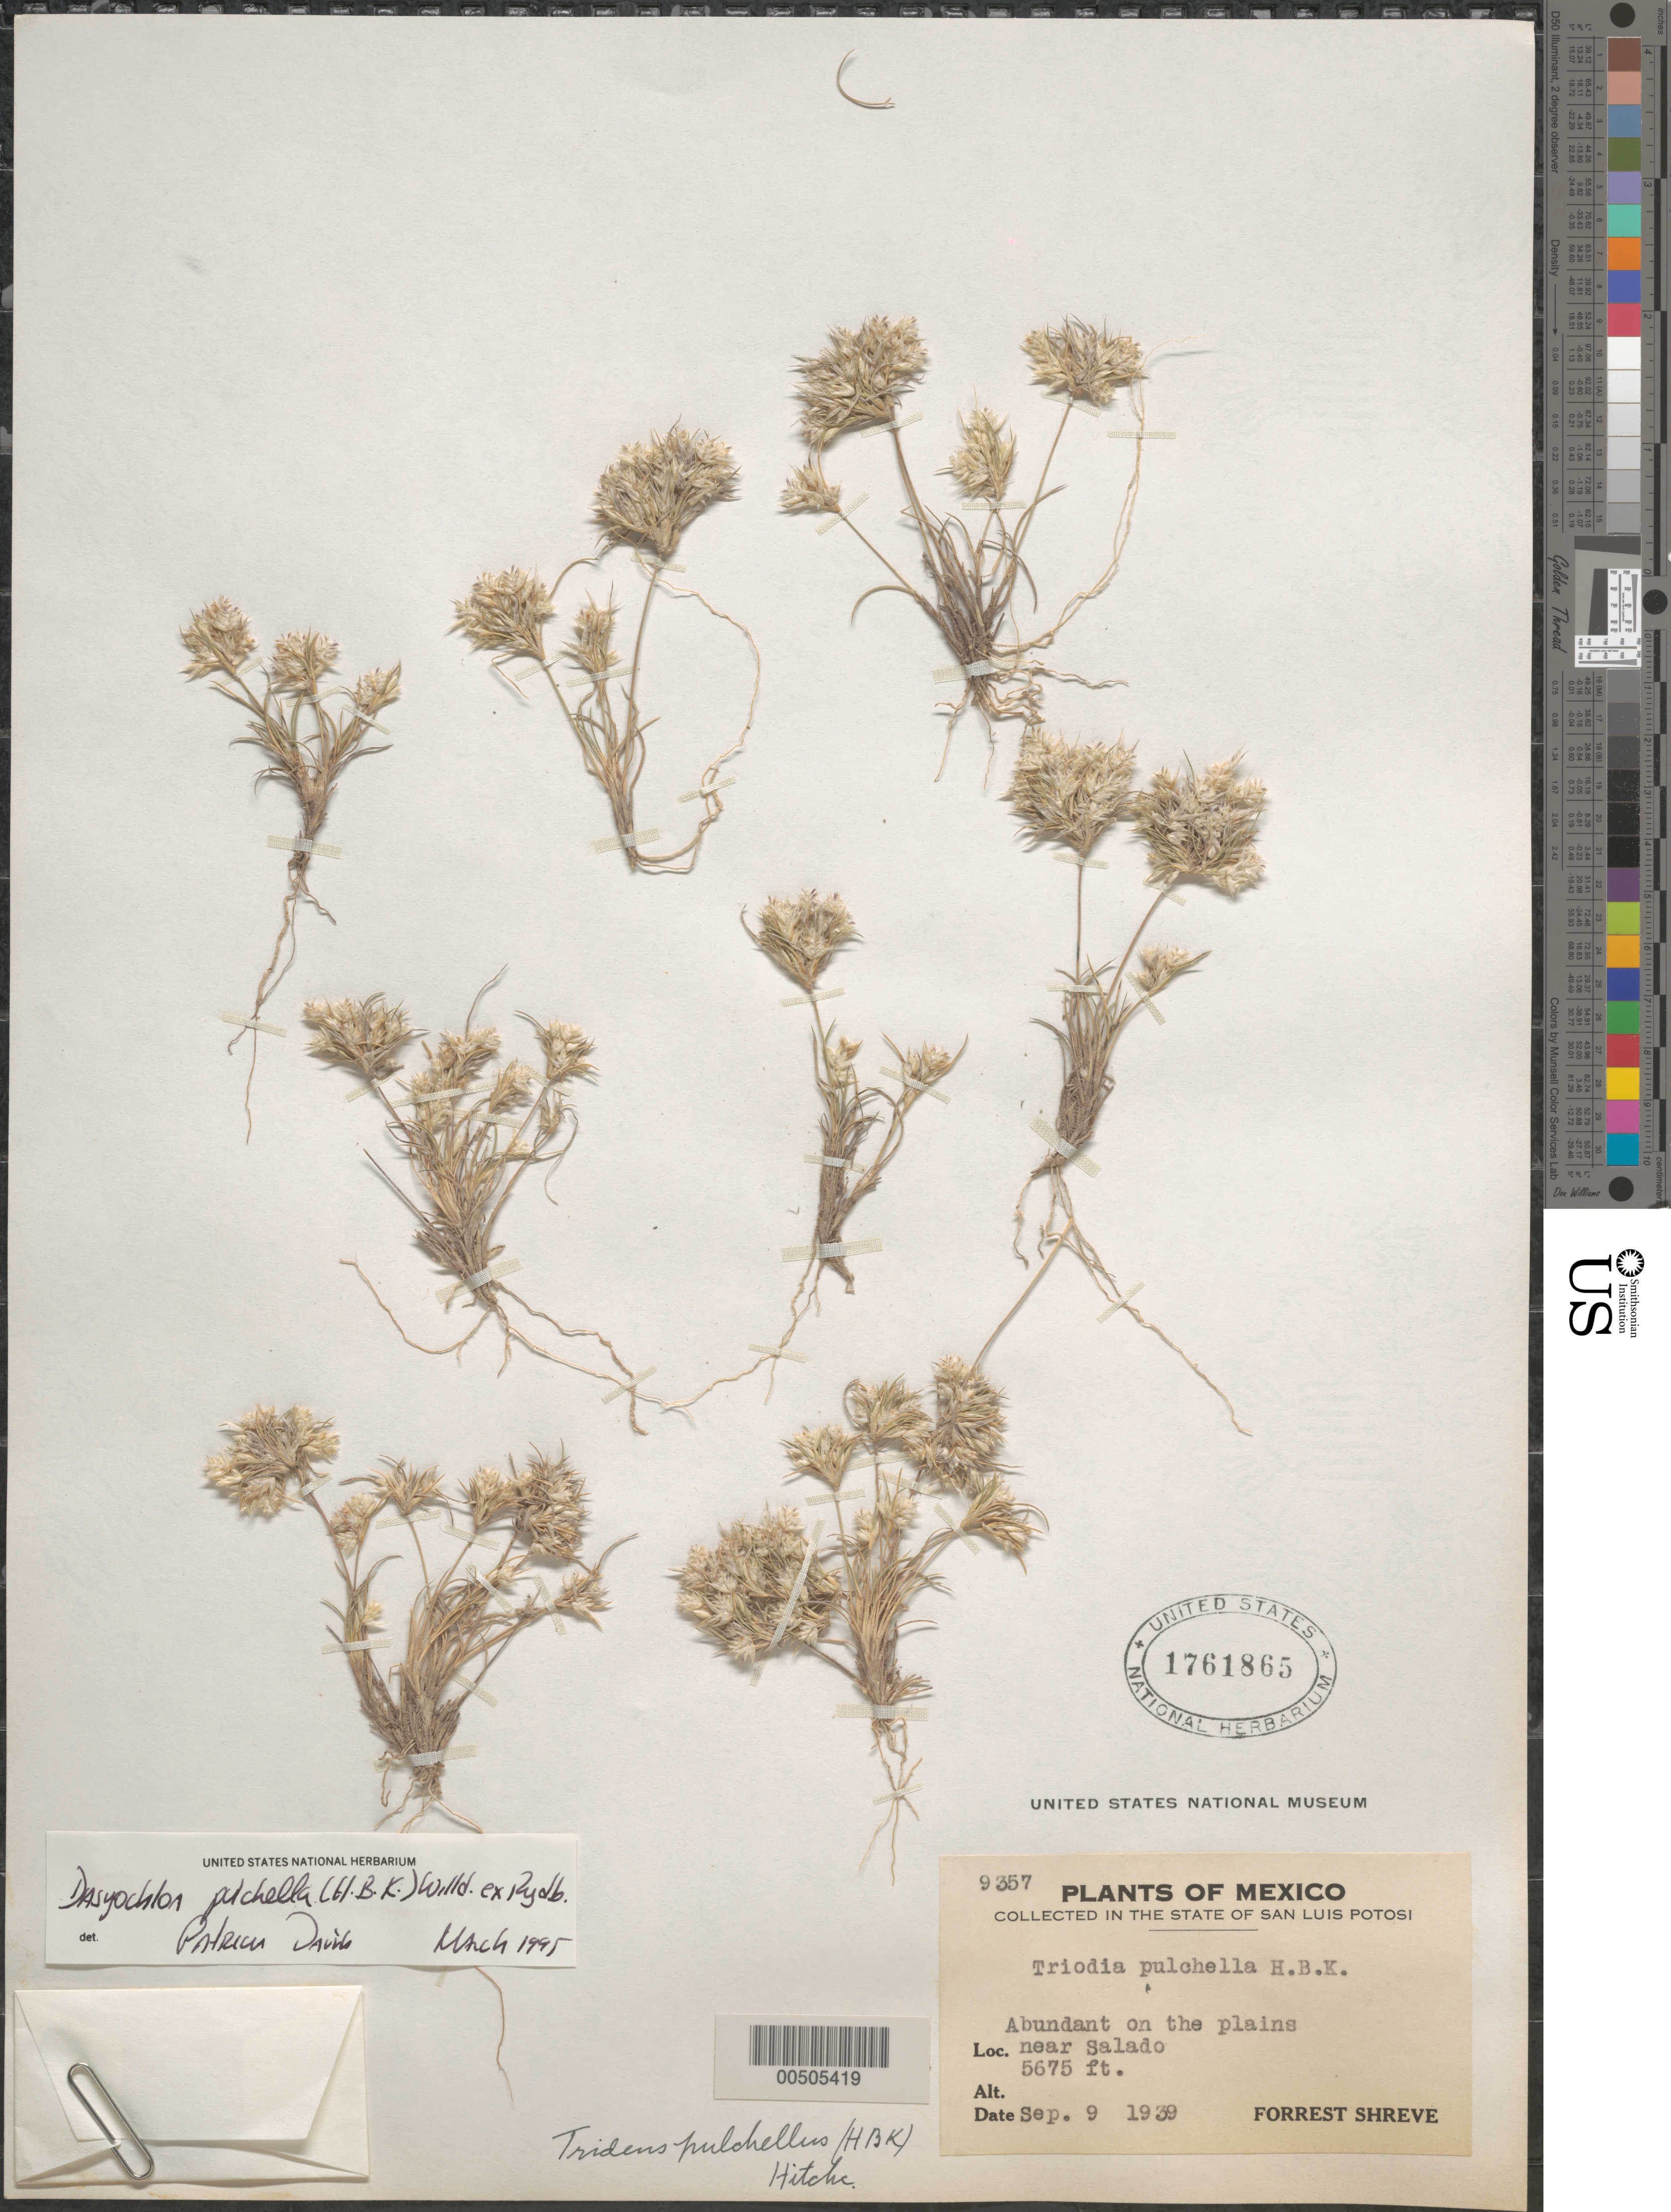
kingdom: Plantae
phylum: Tracheophyta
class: Liliopsida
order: Poales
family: Poaceae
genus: Dasyochloa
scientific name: Dasyochloa pulchella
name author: (Kunth) Willd. ex Rydb.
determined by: Dávila, P. D.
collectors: F. Shreve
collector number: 9357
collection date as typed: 9 Sep 1939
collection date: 1939-09-09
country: Mexico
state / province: San Luis Potosi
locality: Near Salado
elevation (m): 1730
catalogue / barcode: US 1761865